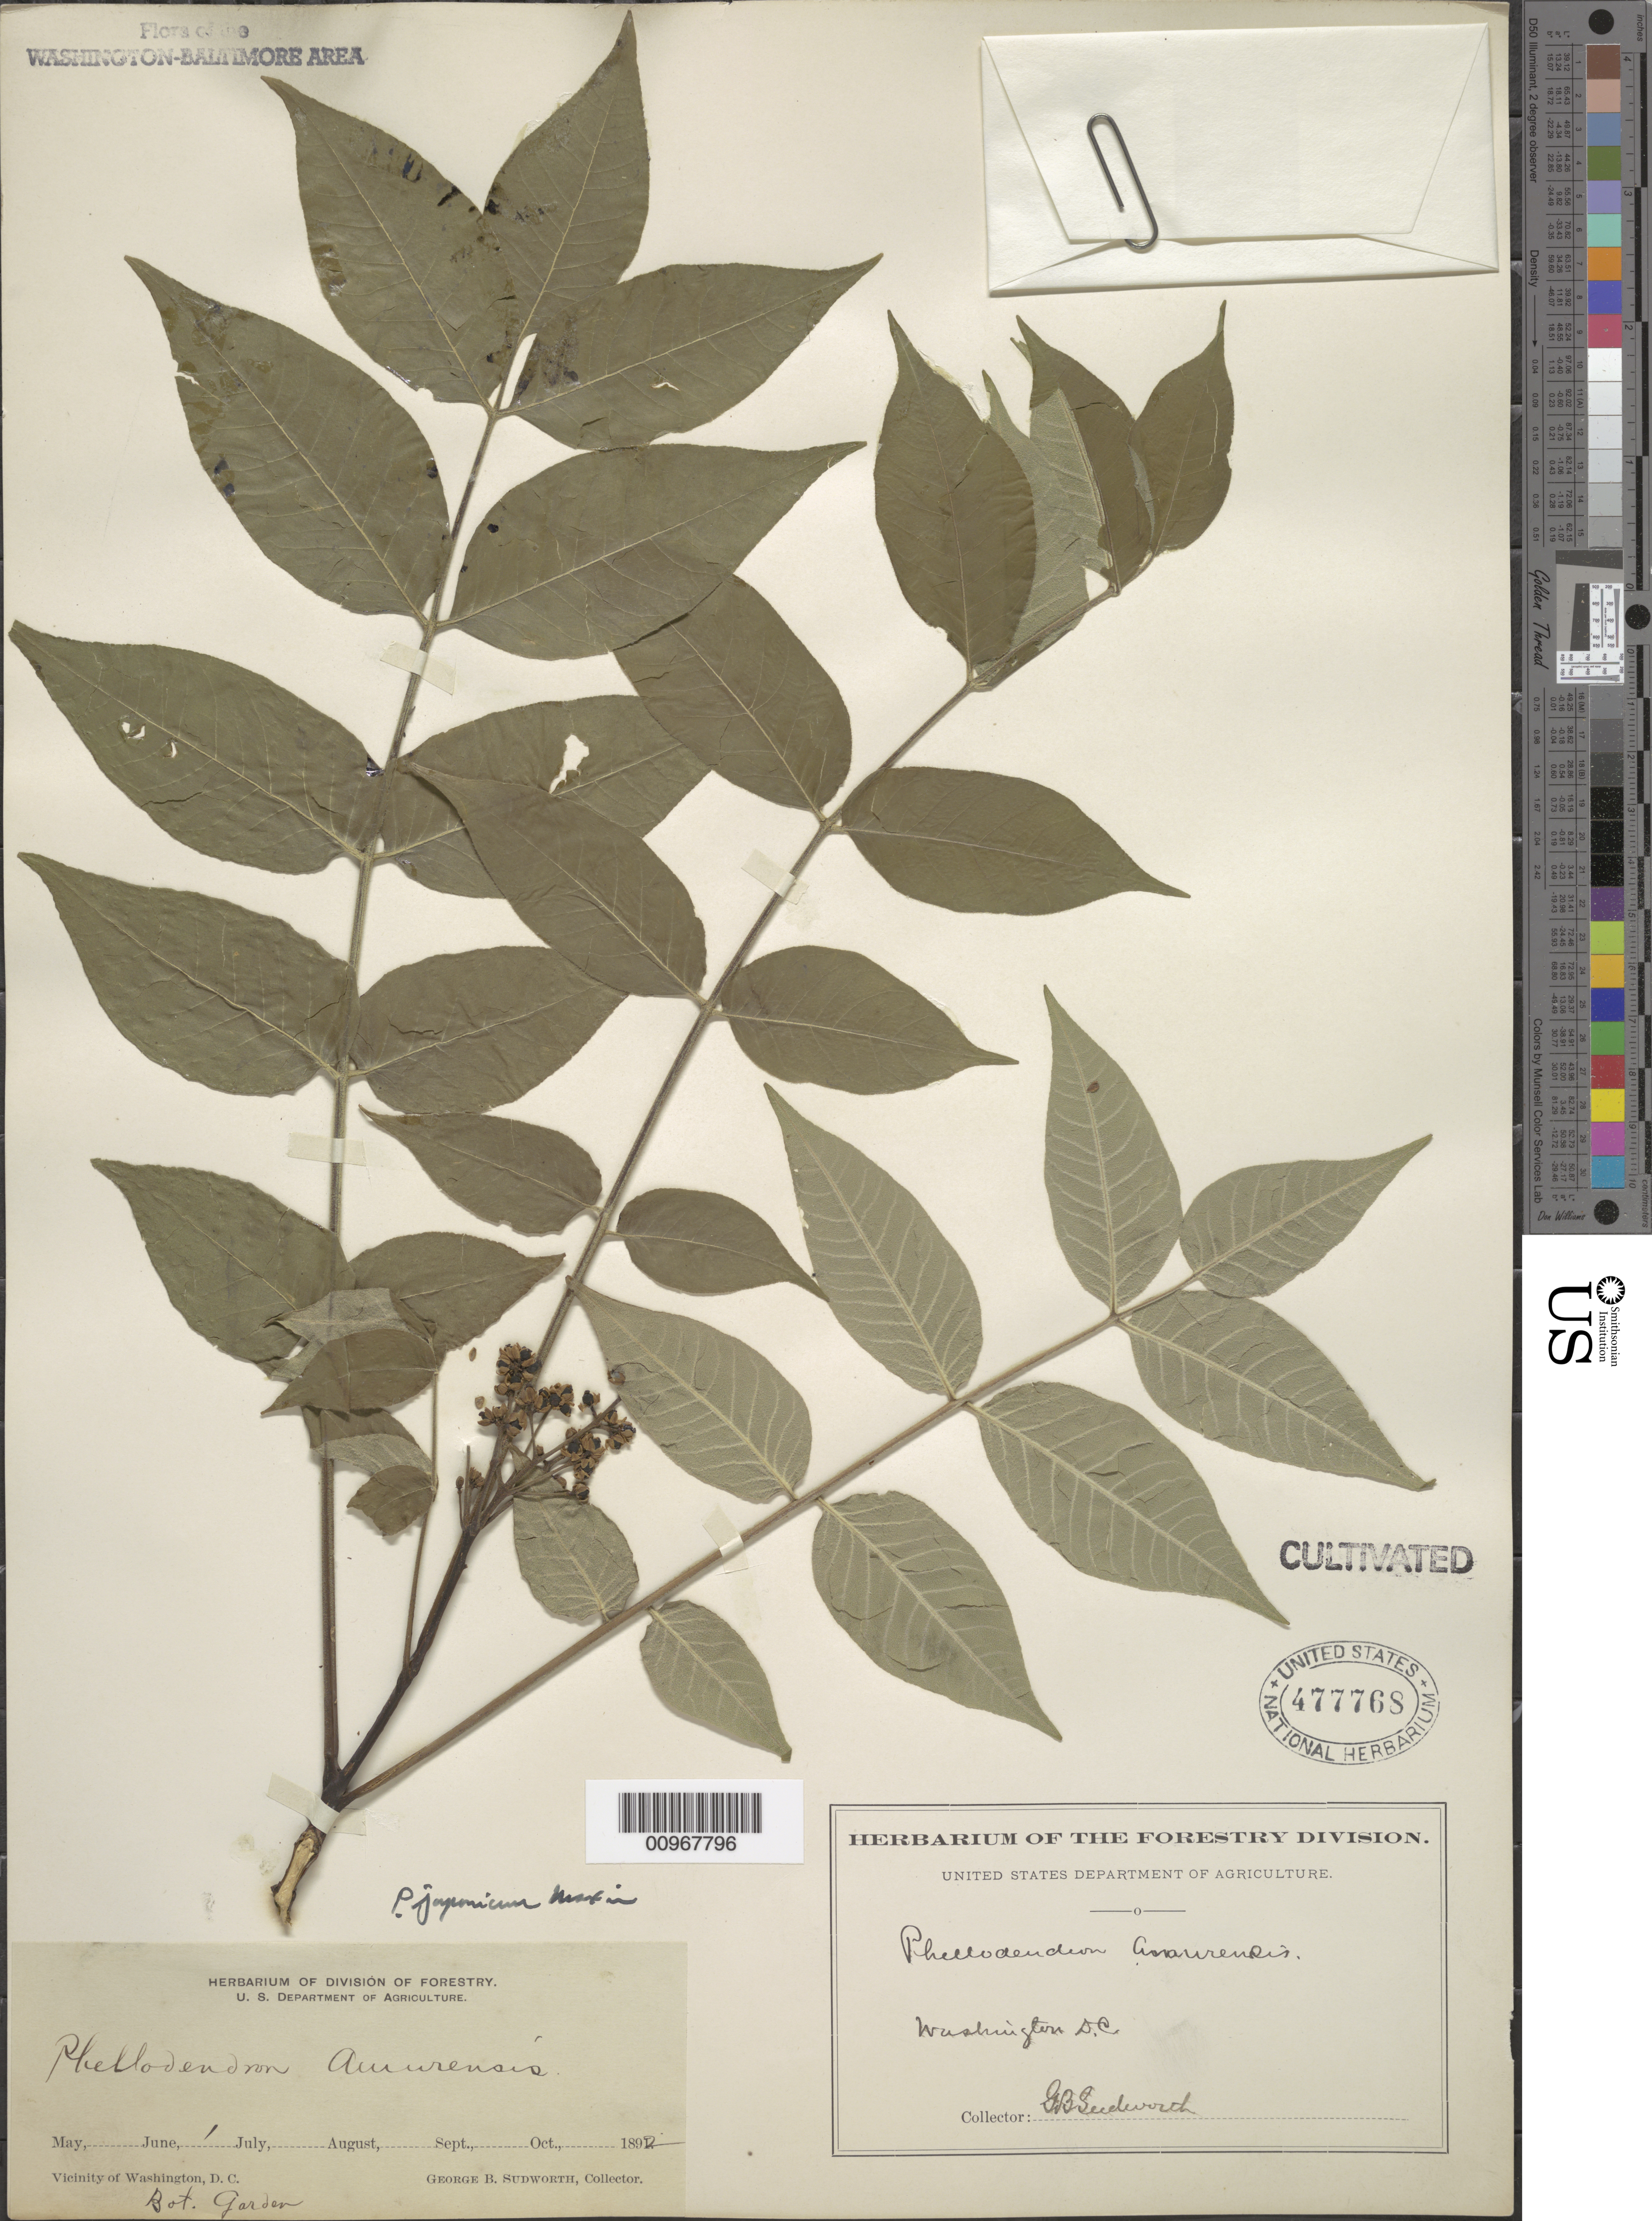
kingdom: Plantae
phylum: Tracheophyta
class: Magnoliopsida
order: Sapindales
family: Rutaceae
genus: Phellodendron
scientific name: Phellodendron japonicum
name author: Maxim.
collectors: G. B. Sudworth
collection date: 1892-06-01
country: United States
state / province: District of Columbia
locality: Botanic Garden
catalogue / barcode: US 477768